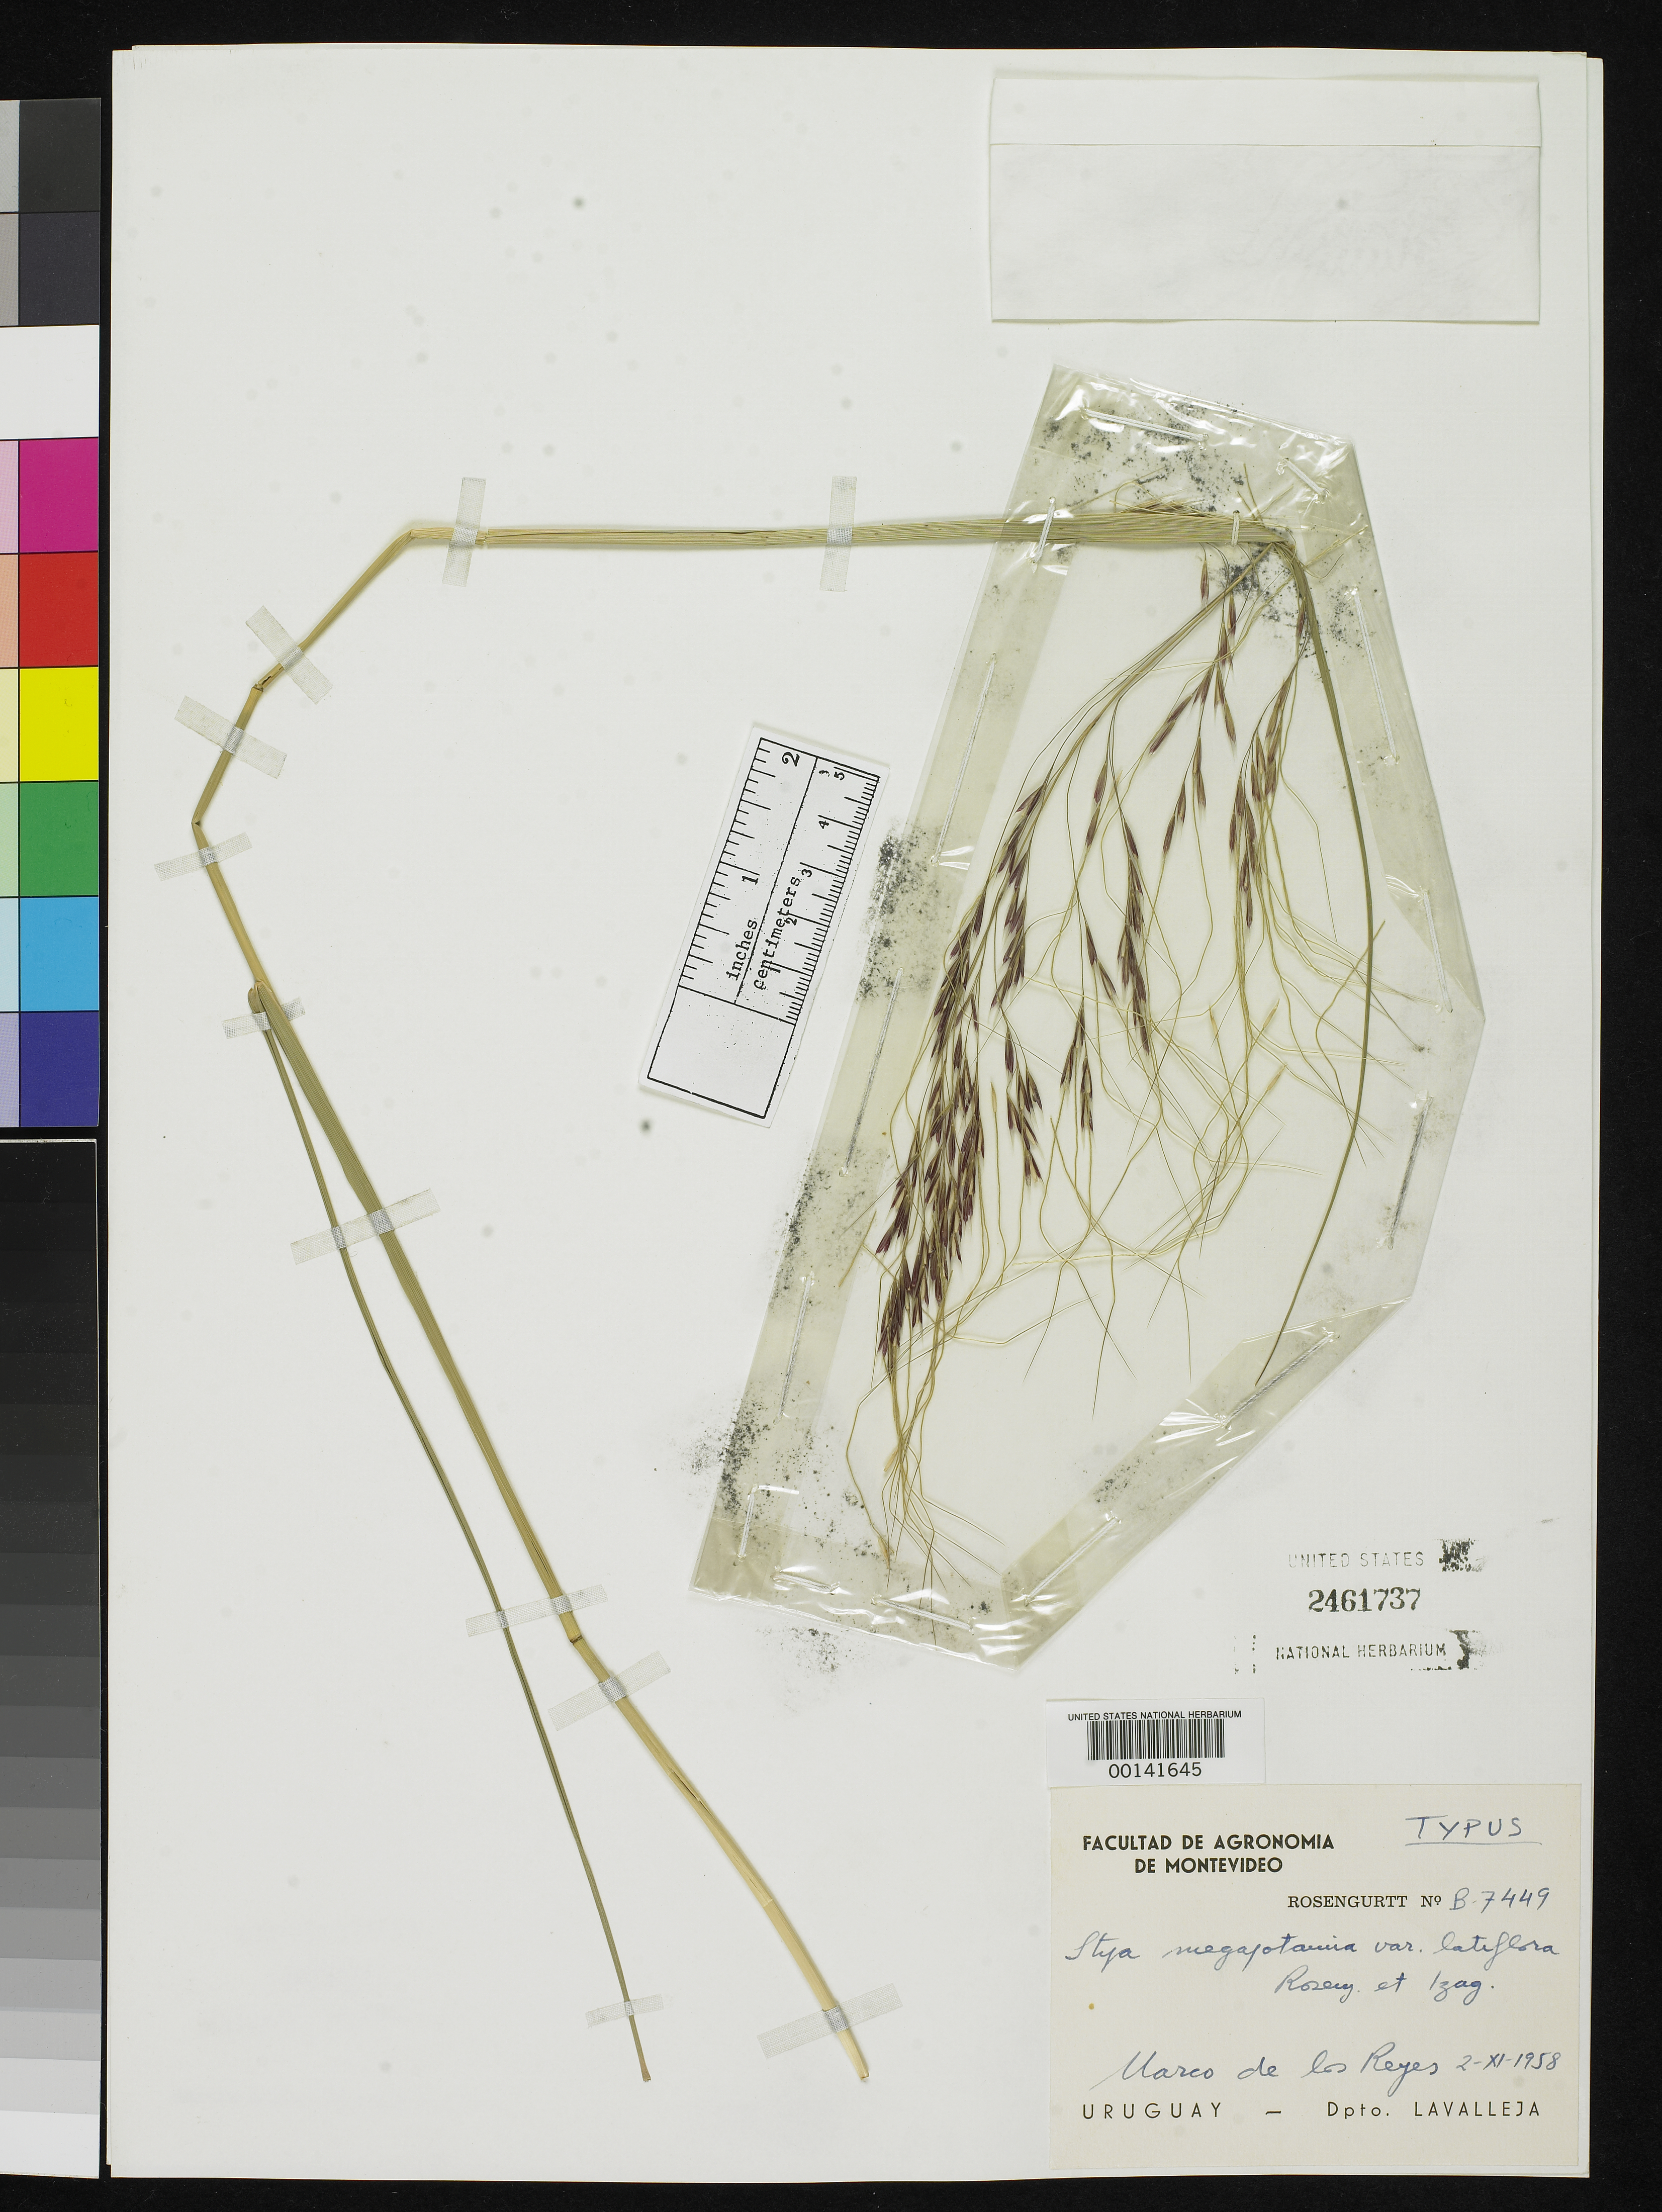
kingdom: Plantae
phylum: Tracheophyta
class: Liliopsida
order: Poales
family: Poaceae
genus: Stipa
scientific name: Stipa megapotamia var. latiflora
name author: Roseng. & Izag.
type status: Isotype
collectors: B. Rosengurtt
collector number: B 7449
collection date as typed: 02 Nov 1958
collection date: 1958-11-02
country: Uruguay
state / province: Lavalleja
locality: Marco de Los Reyes.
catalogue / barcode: US 2461737